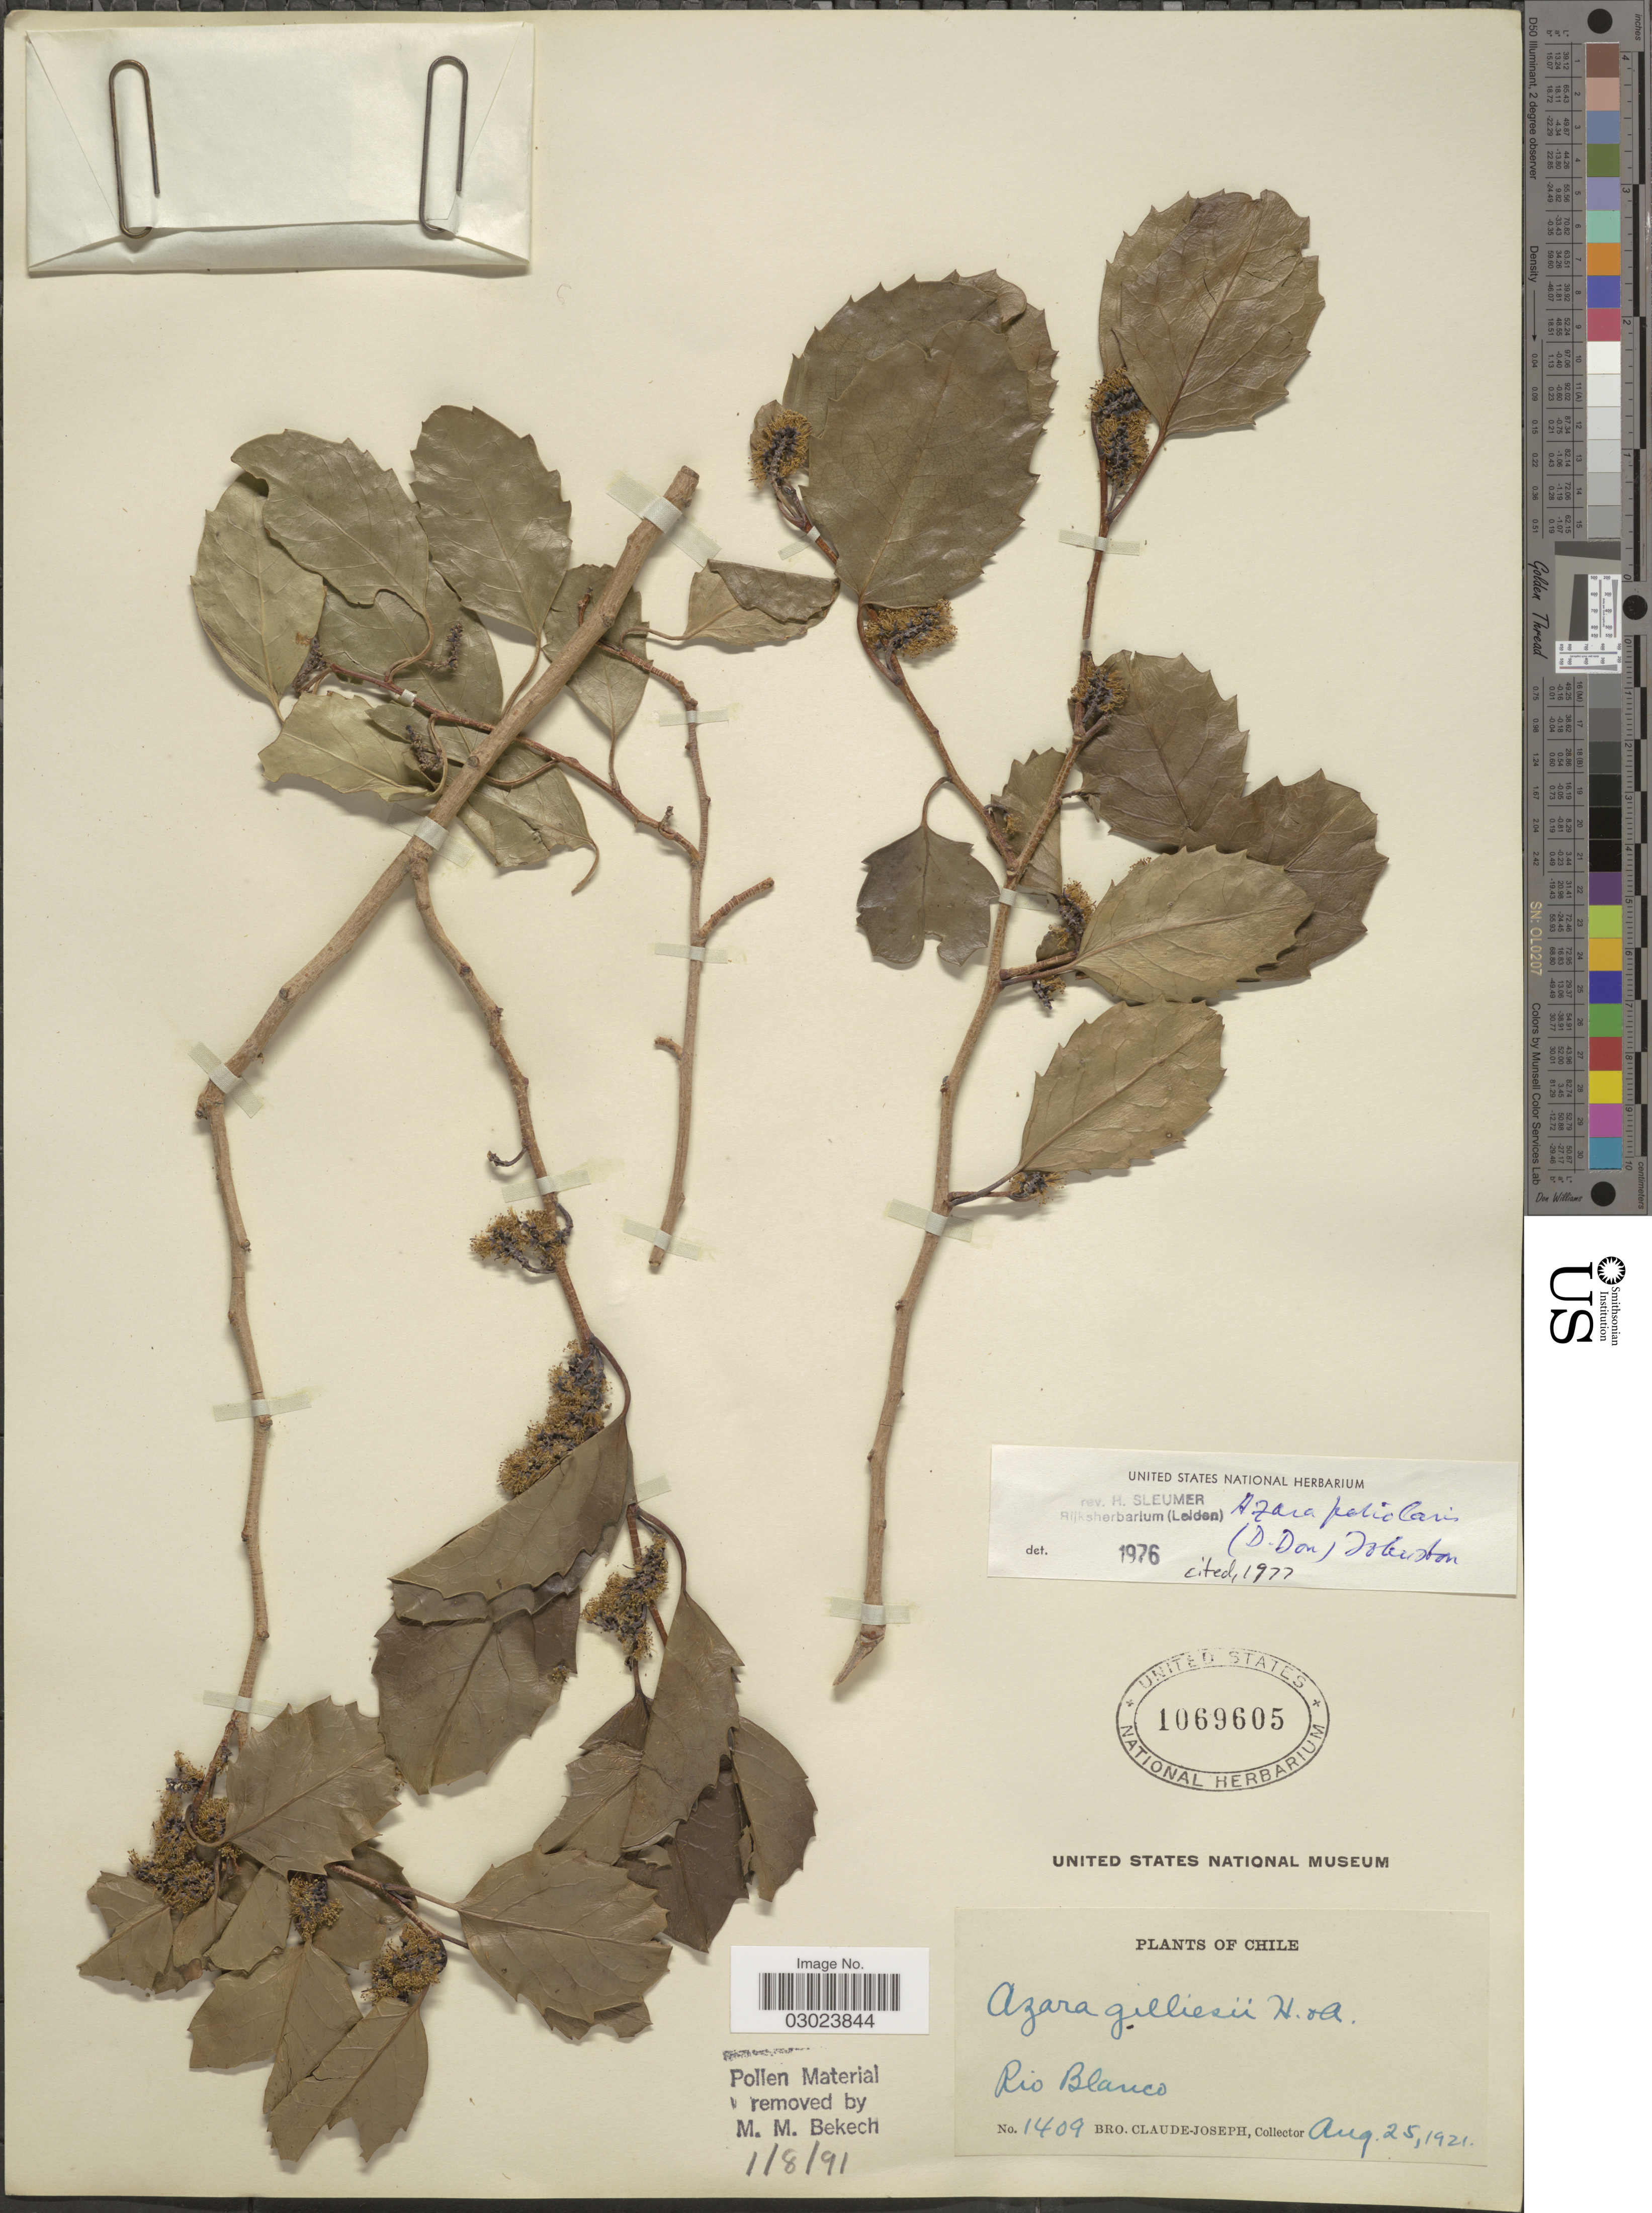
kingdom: Plantae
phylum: Tracheophyta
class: Magnoliopsida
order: Malpighiales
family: Salicaceae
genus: Azara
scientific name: Azara petiolaris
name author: (D. Don) I.M. Johnst.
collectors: Bro. Claude-Joseph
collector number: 1409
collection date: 1921-08-25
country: Chile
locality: Rio Blanco.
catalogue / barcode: US 1069605